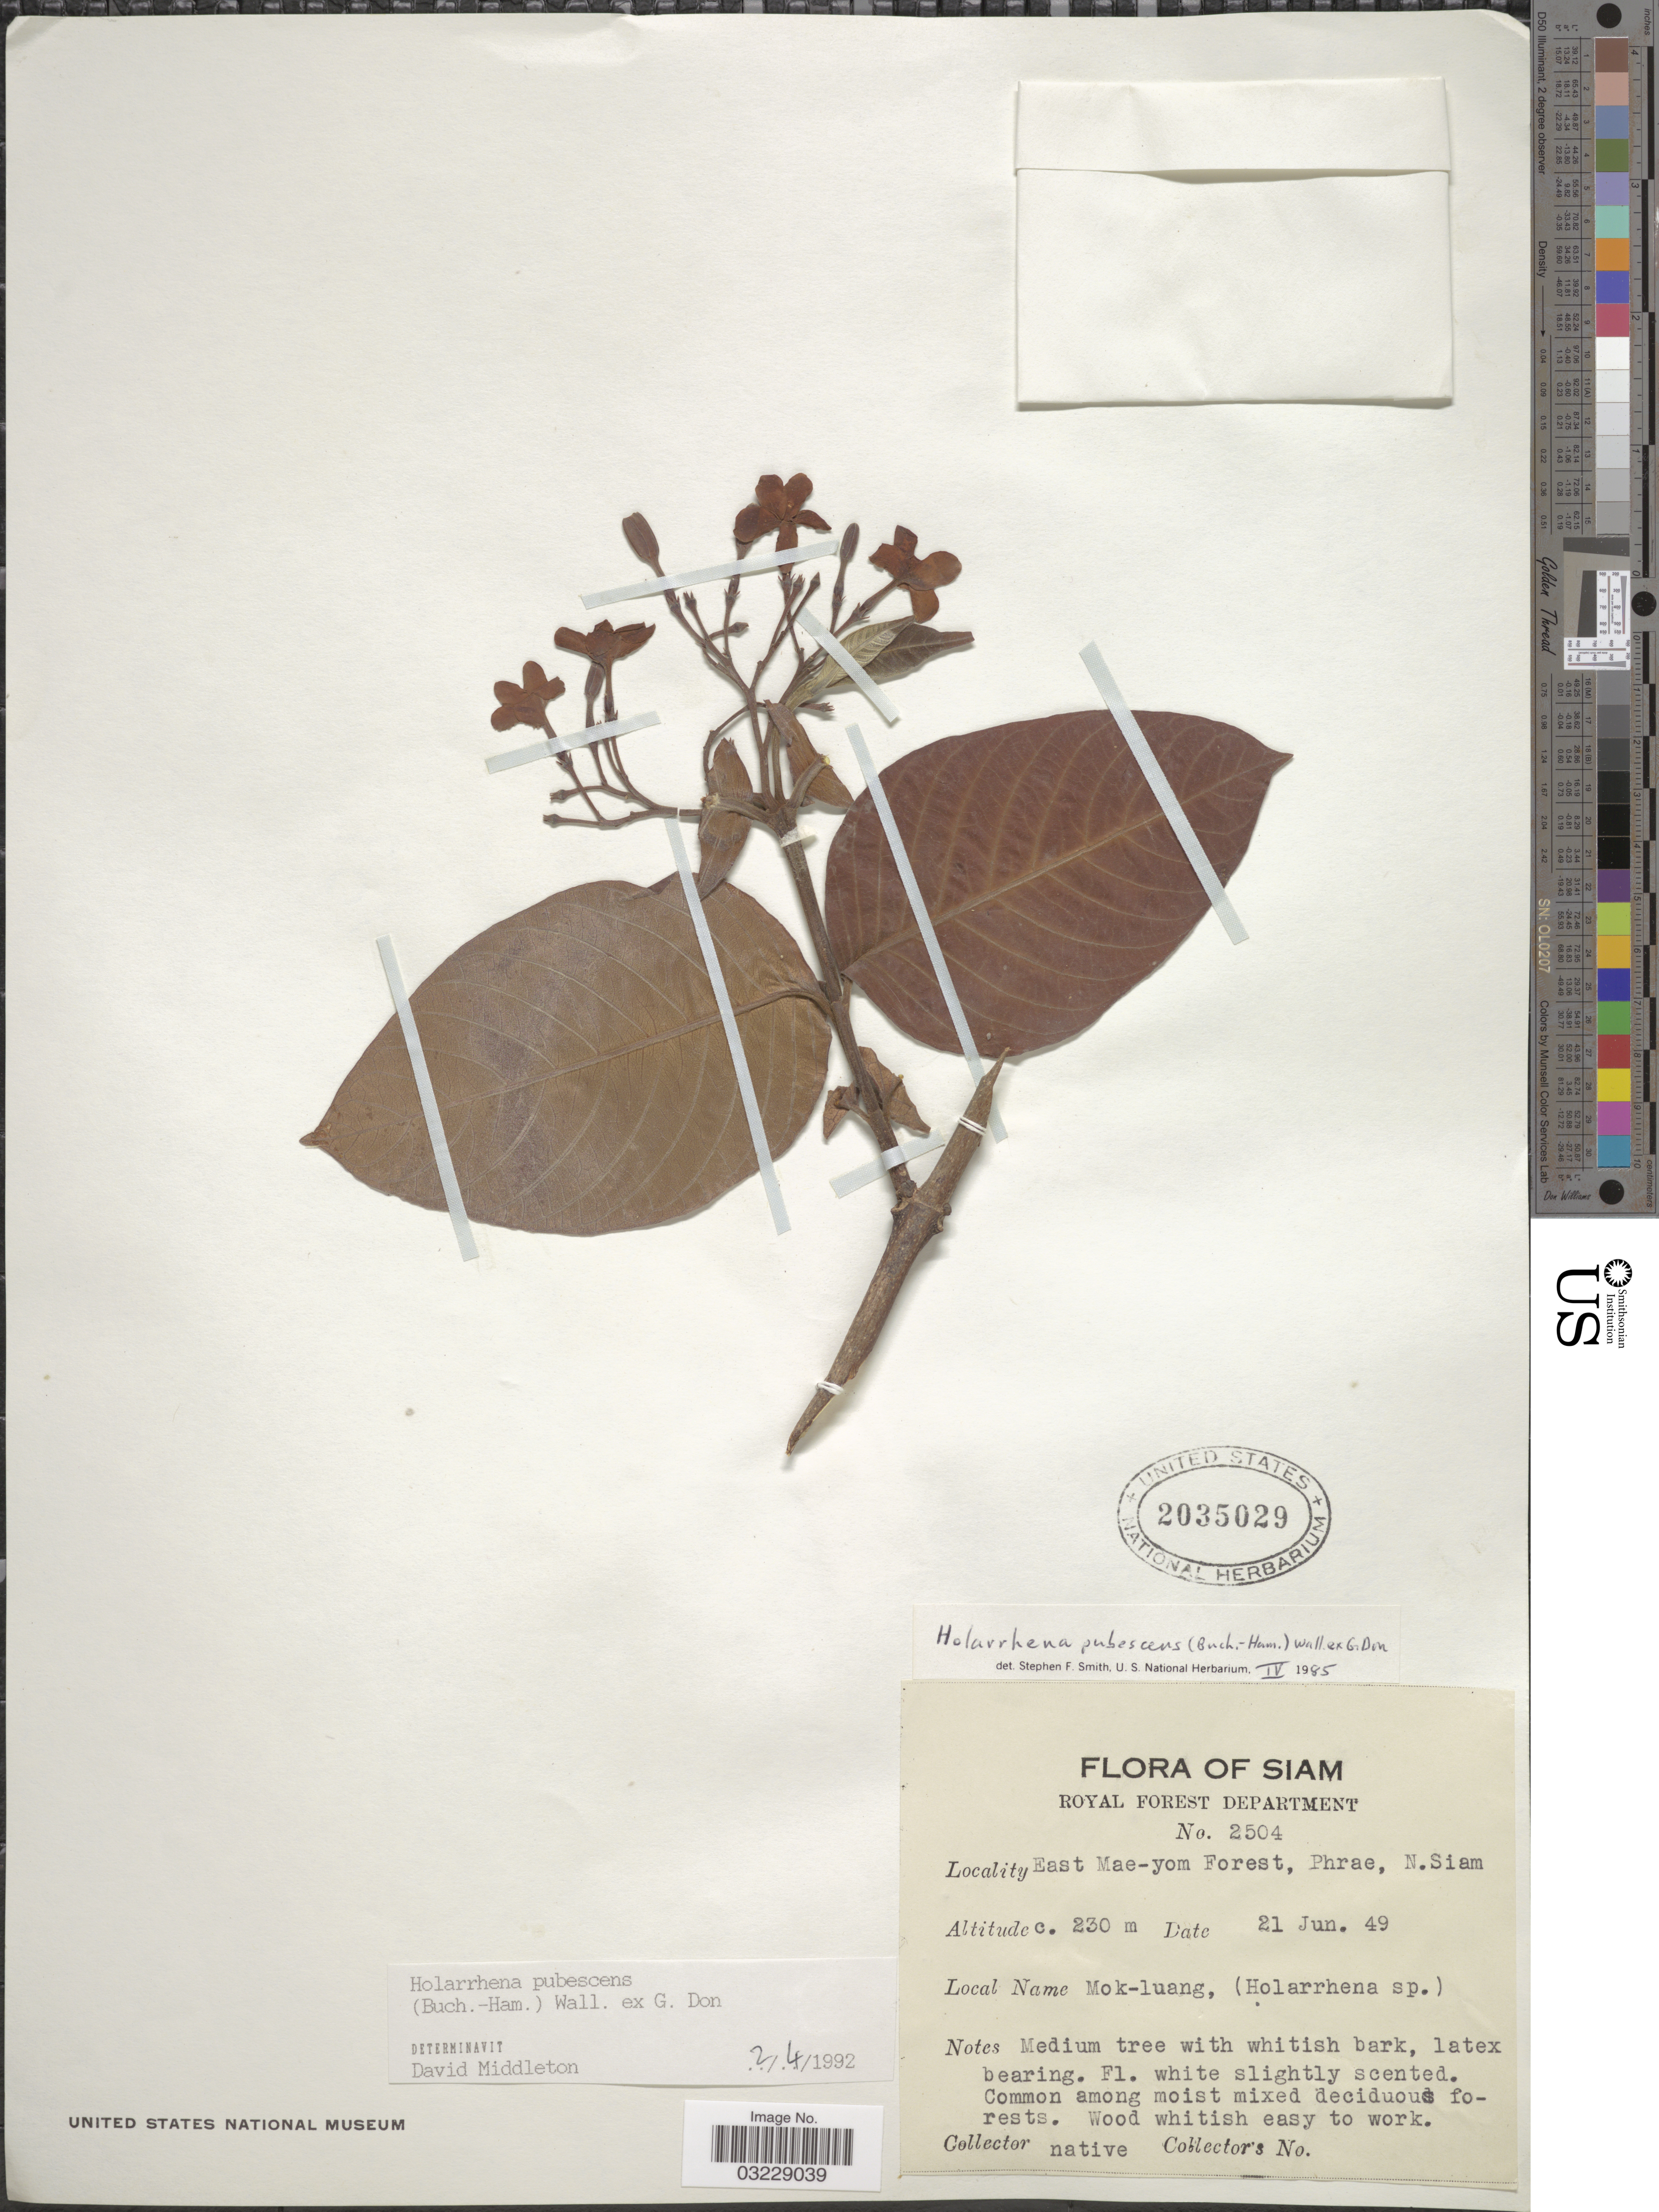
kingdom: Plantae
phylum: Tracheophyta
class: Magnoliopsida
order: Gentianales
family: Apocynaceae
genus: Holarrhena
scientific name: Holarrhena pubescens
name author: (Buch.-Ham.) Wall. ex G. Don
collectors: Native collectors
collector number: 2504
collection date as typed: Transcribed d/m/y: 21/6/49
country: Thailand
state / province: Phrae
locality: Siam. East Mae-yom Forest, N. Siam.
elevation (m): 230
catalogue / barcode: US 2035029